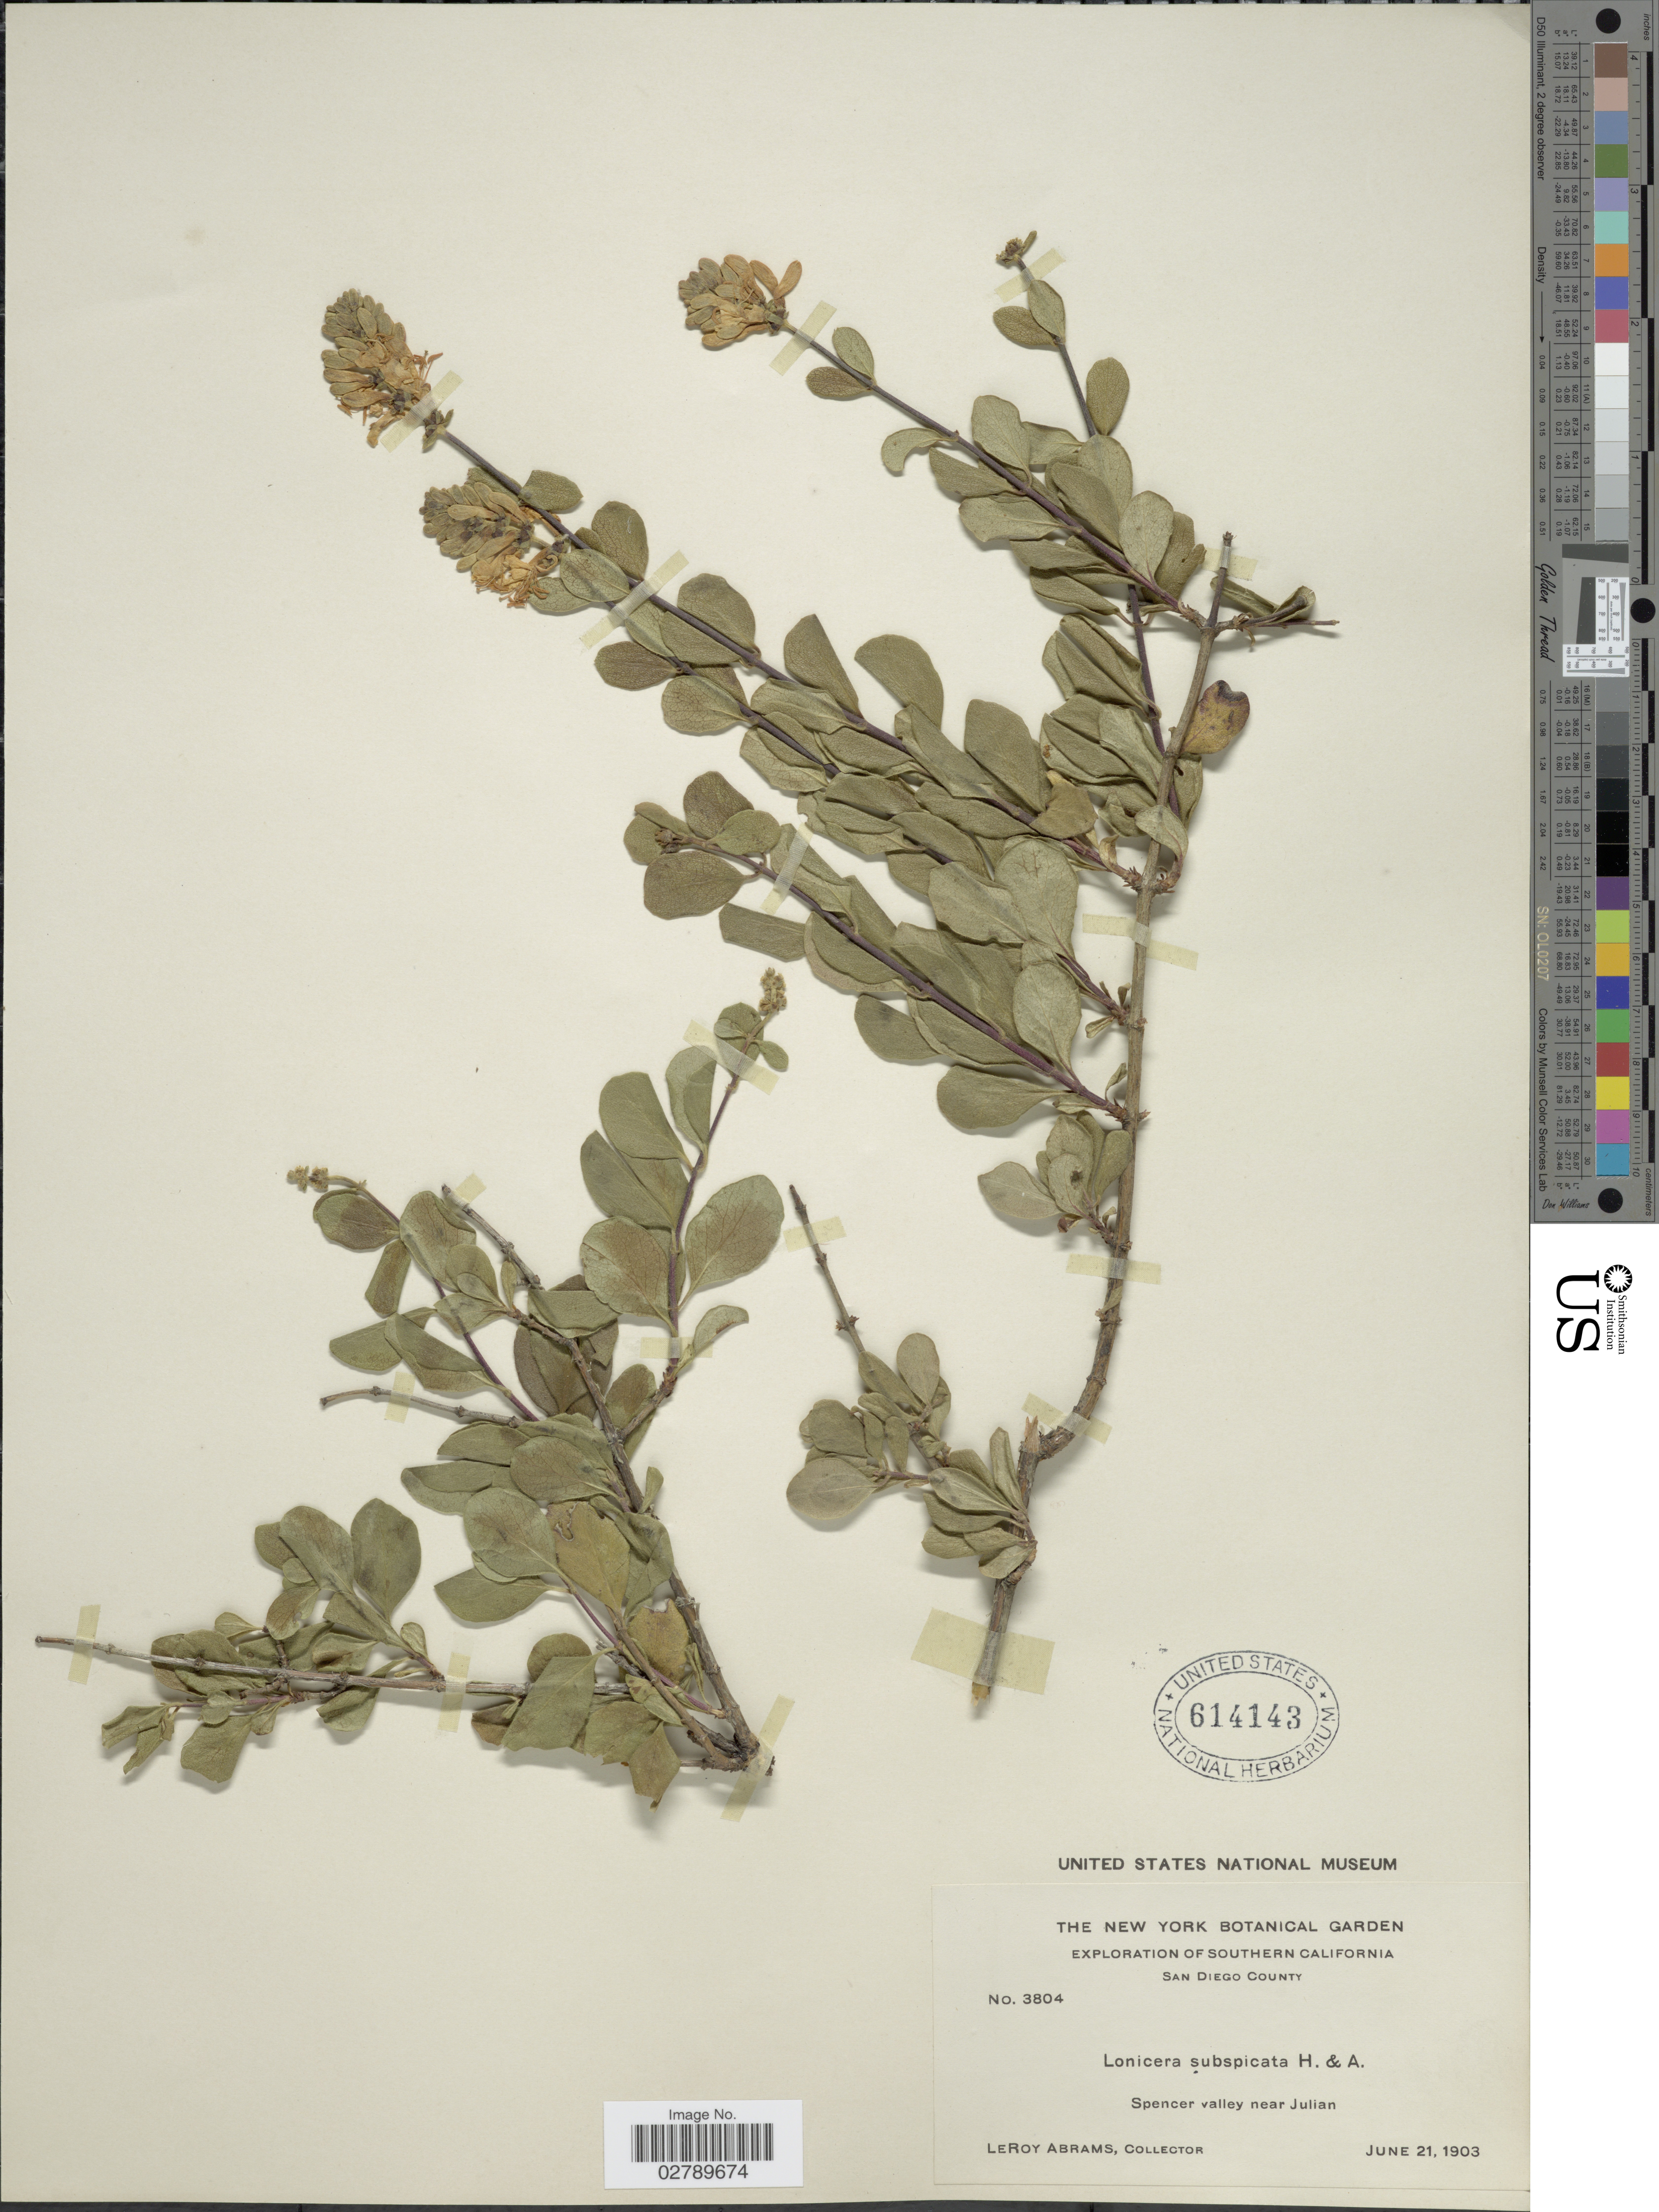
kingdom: Plantae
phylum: Tracheophyta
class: Magnoliopsida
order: Dipsacales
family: Caprifoliaceae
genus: Lonicera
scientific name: Lonicera johnstonii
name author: (D.D. Keck) McMinn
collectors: L. Abrams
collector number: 3804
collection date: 1903-06-21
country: United States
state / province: California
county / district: San Diego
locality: Southern California. San Diego County. Spencer valley near Julian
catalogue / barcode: US 614143